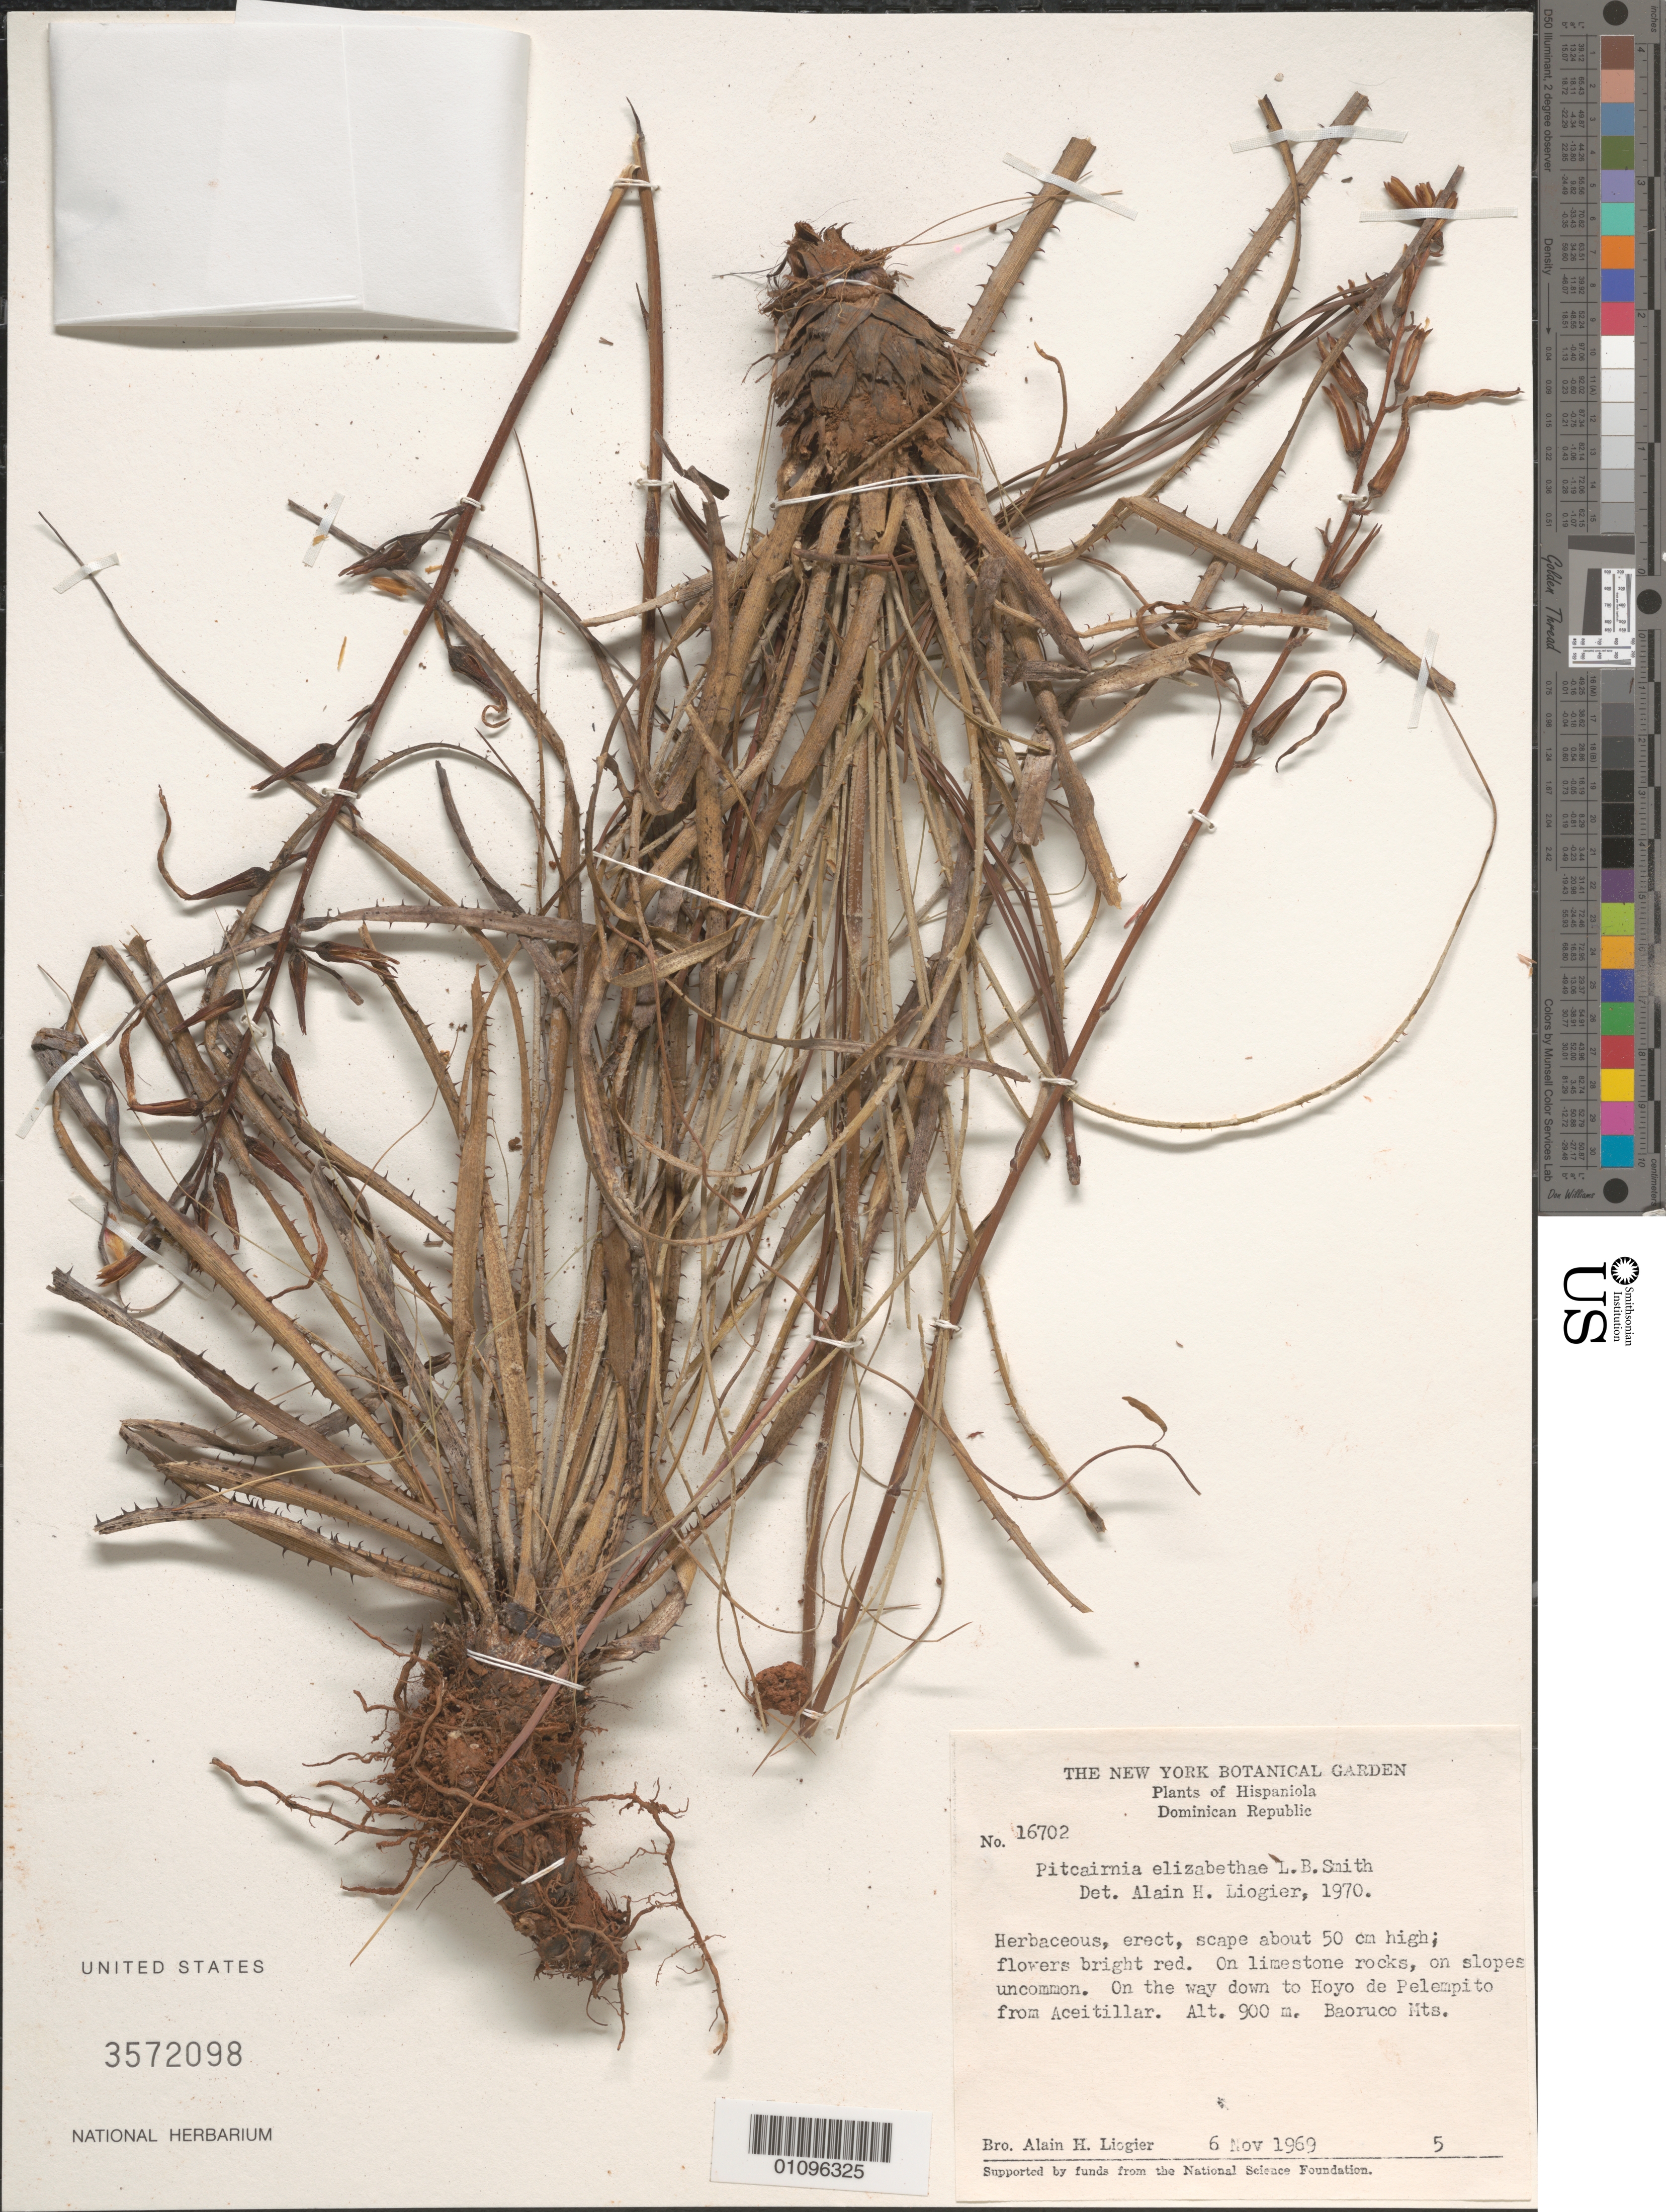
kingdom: Plantae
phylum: Tracheophyta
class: Liliopsida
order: Poales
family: Bromeliaceae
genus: Pitcairnia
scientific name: Pitcairnia elizabethae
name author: L.B. Sm.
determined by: Liogier, Alain H.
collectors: A. H. Liogier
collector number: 16702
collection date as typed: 06 Nov 1969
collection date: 1969-11-06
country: Dominican Republic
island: Hispaniola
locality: Baoruco Mts., way to Hoyo de Pelempito from Aceitillar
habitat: On limestone rocks, on slopes; uncommon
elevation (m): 900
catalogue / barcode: US 3572098